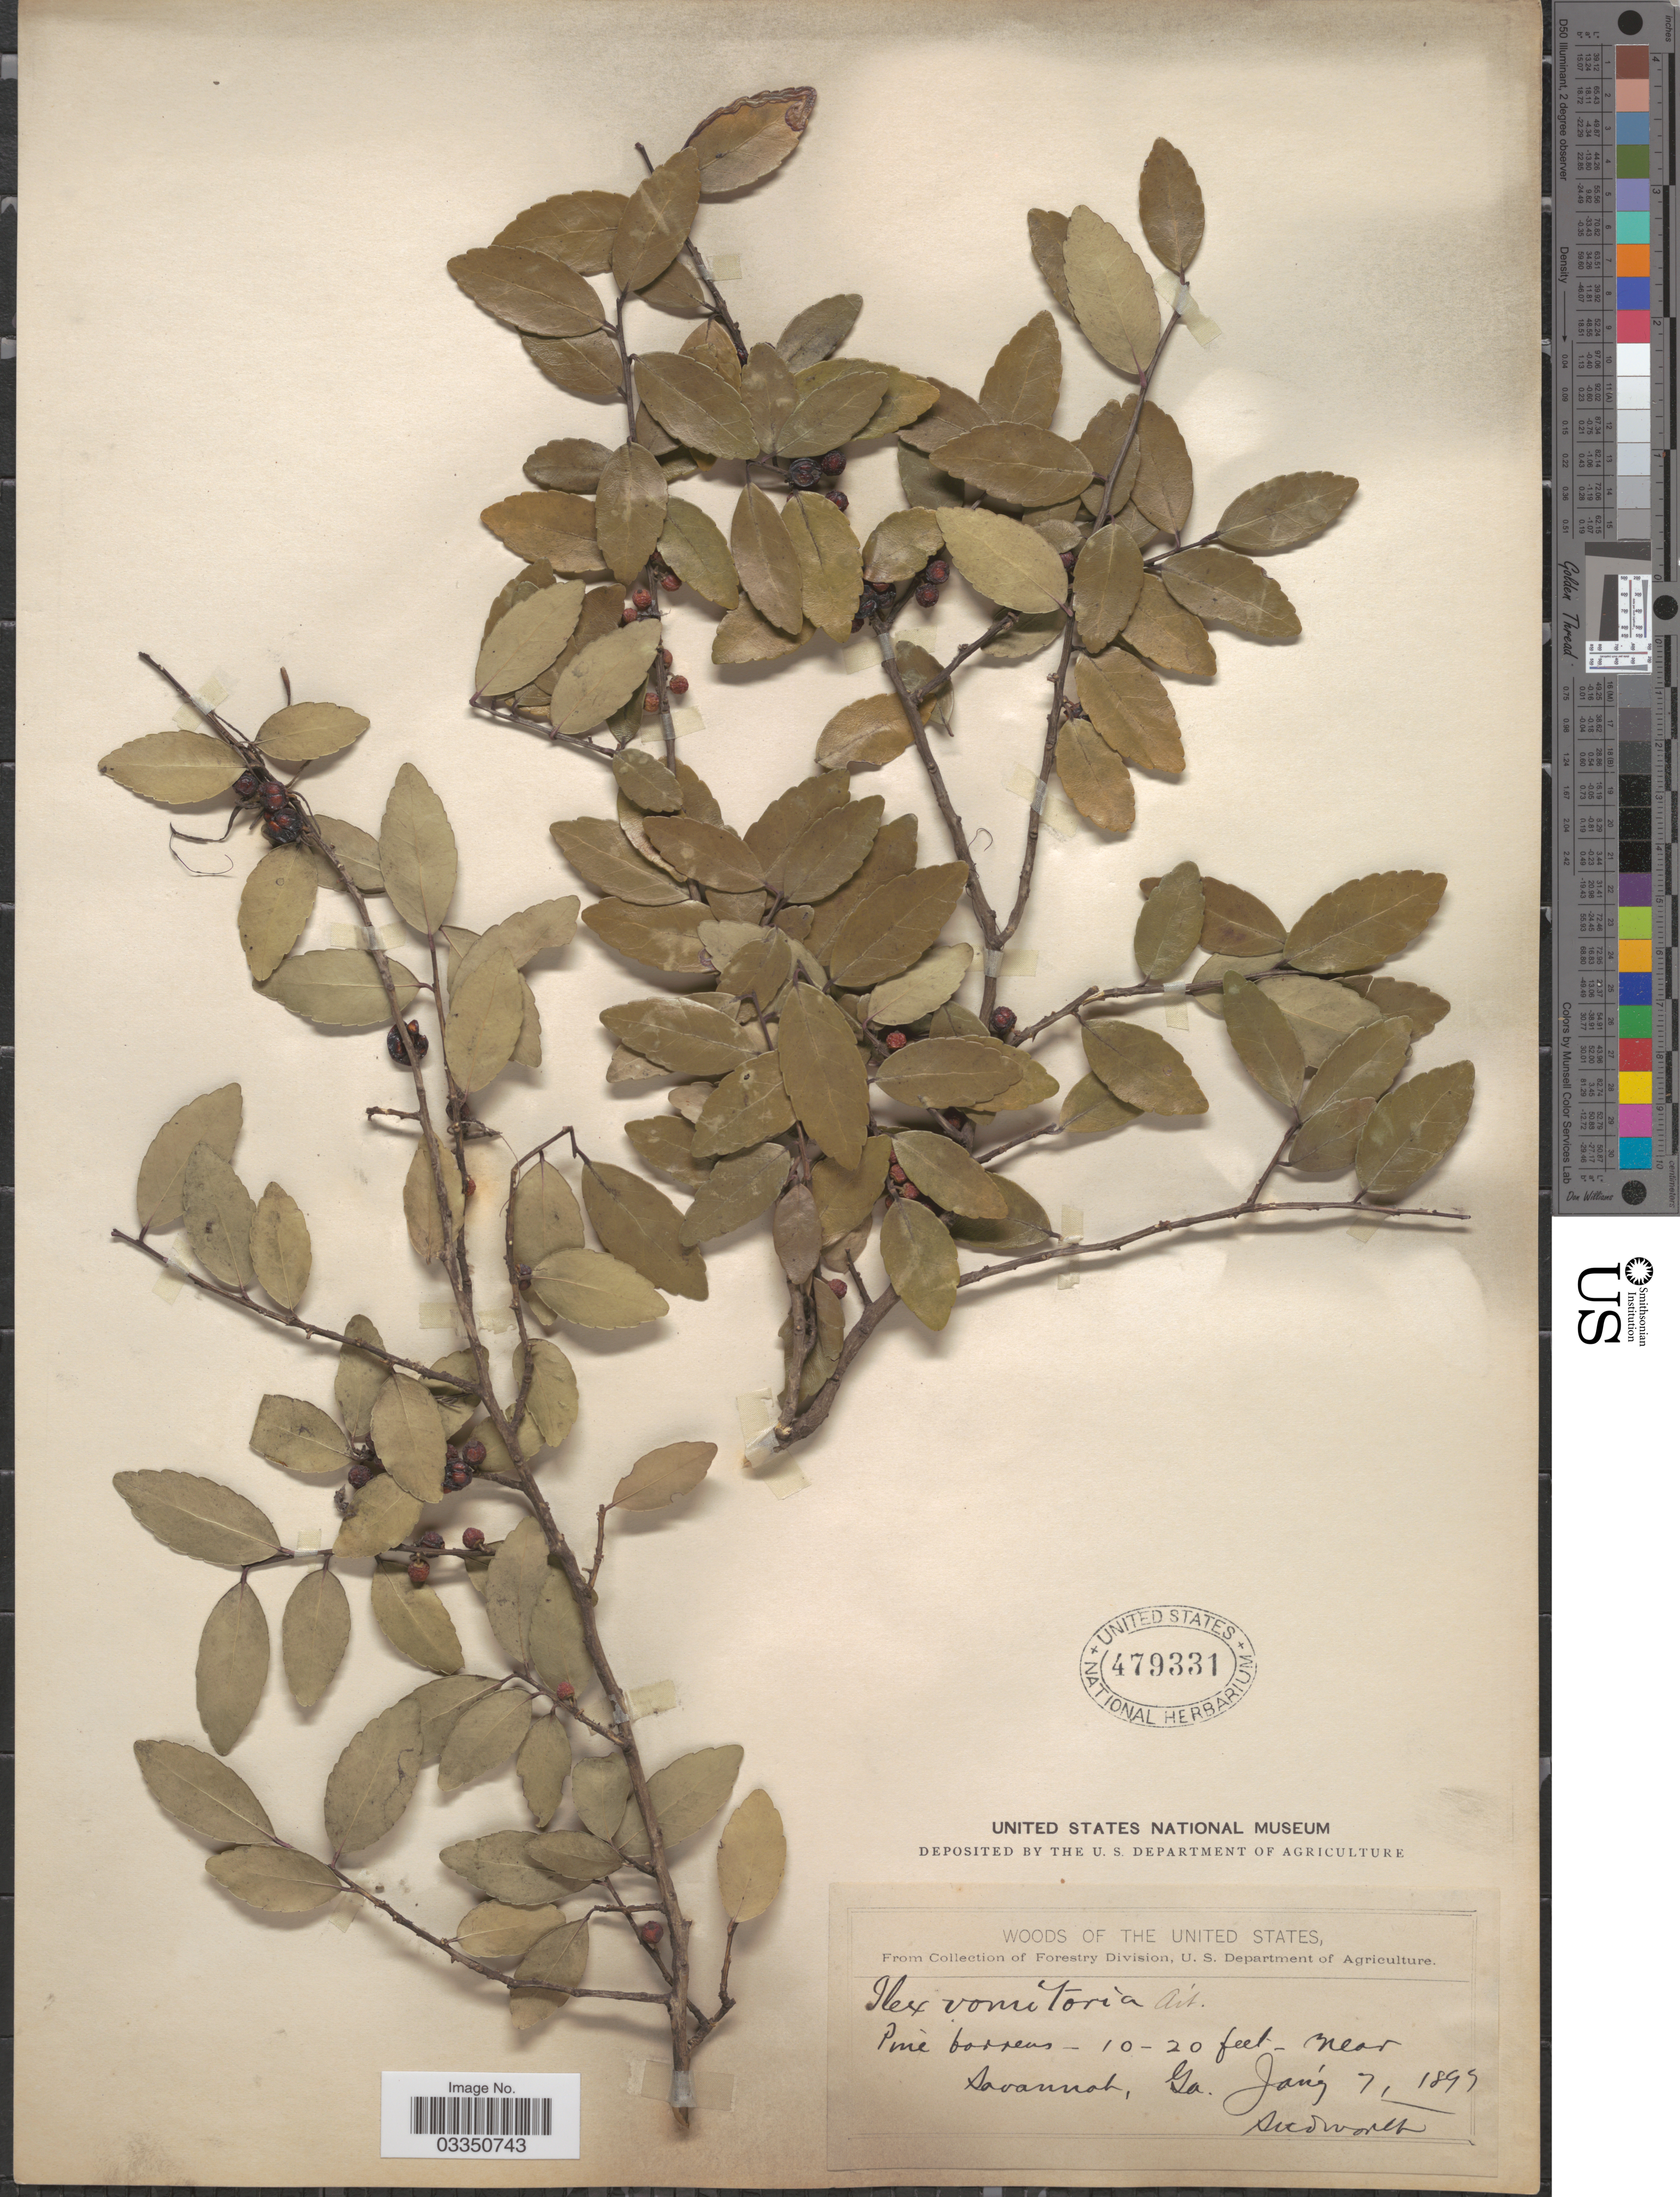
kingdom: Plantae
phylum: Tracheophyta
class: Magnoliopsida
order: Aquifoliales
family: Aquifoliaceae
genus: Ilex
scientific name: Ilex vomitoria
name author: Aiton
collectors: Sudworth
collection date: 1897-01-07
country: United States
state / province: Georgia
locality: Near Savannah.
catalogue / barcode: US 479331